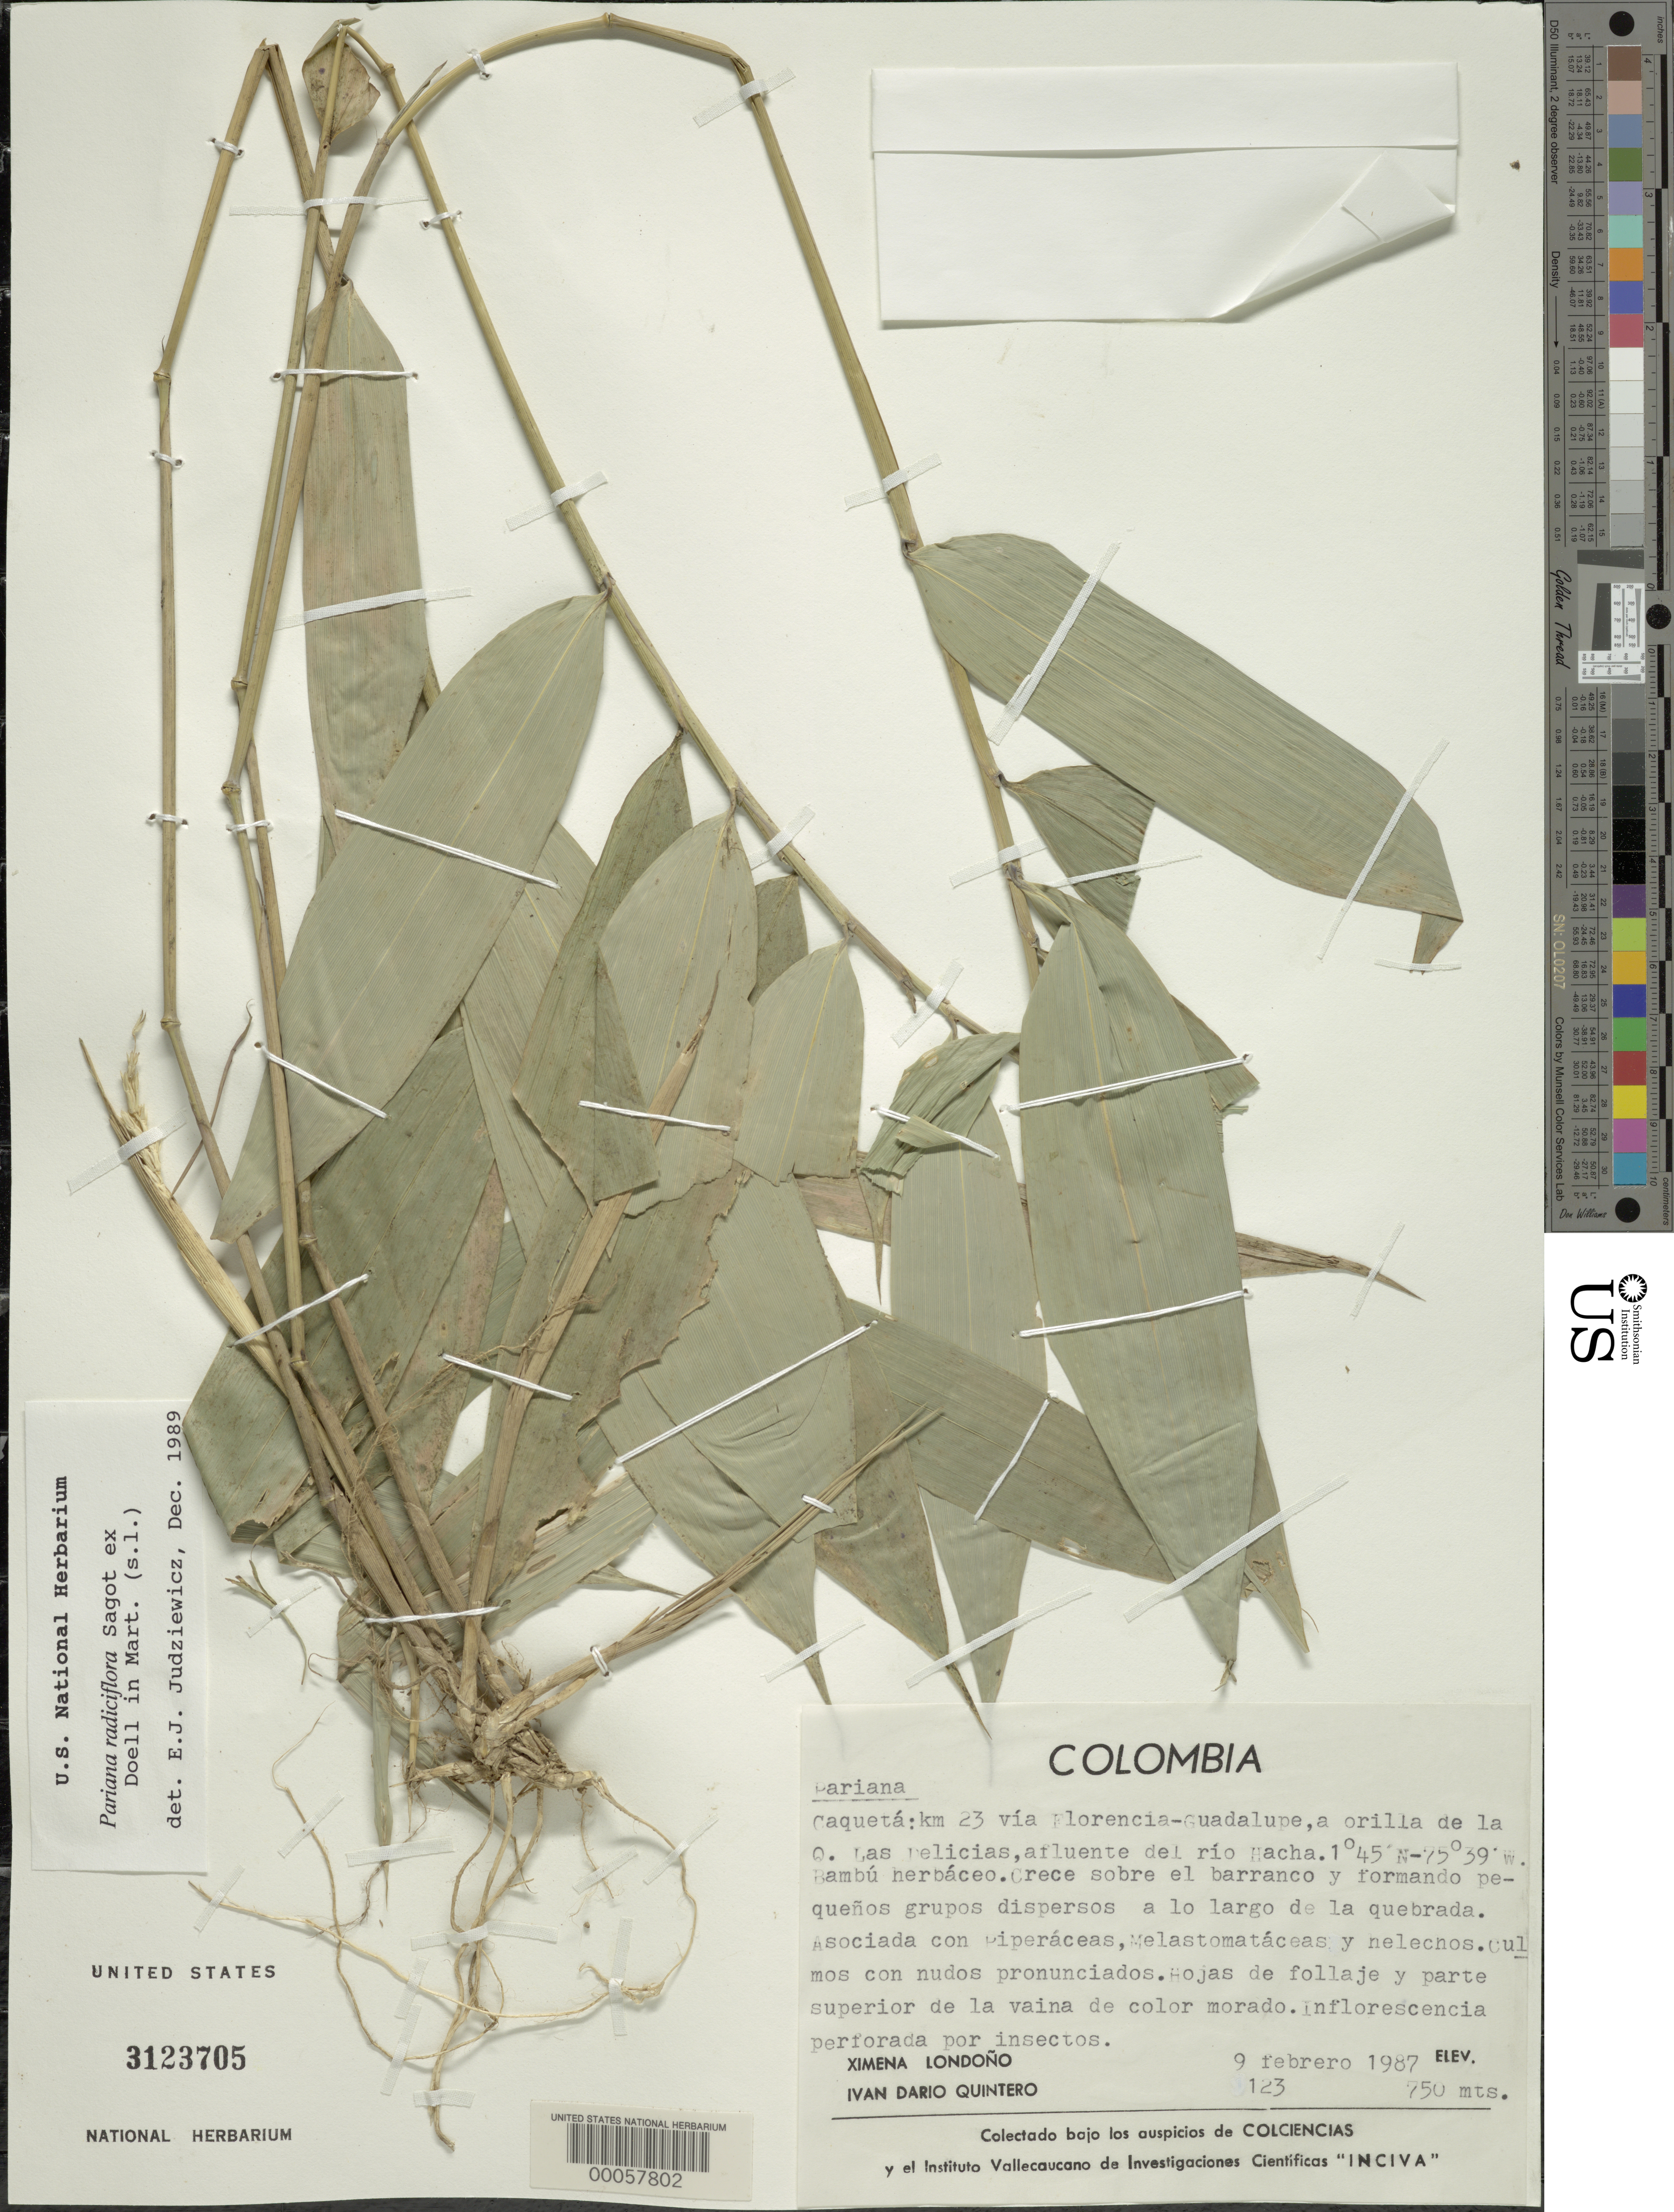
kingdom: Plantae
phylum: Tracheophyta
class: Liliopsida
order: Poales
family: Poaceae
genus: Pariana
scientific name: Pariana sp.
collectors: X. Londoño & I. Quintero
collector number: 123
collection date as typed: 09 Feb 1987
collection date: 1987-02-09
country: Colombia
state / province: Caquetá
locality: Km 23 of the Florencia-Guadalupe road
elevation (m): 750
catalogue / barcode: US 3123705